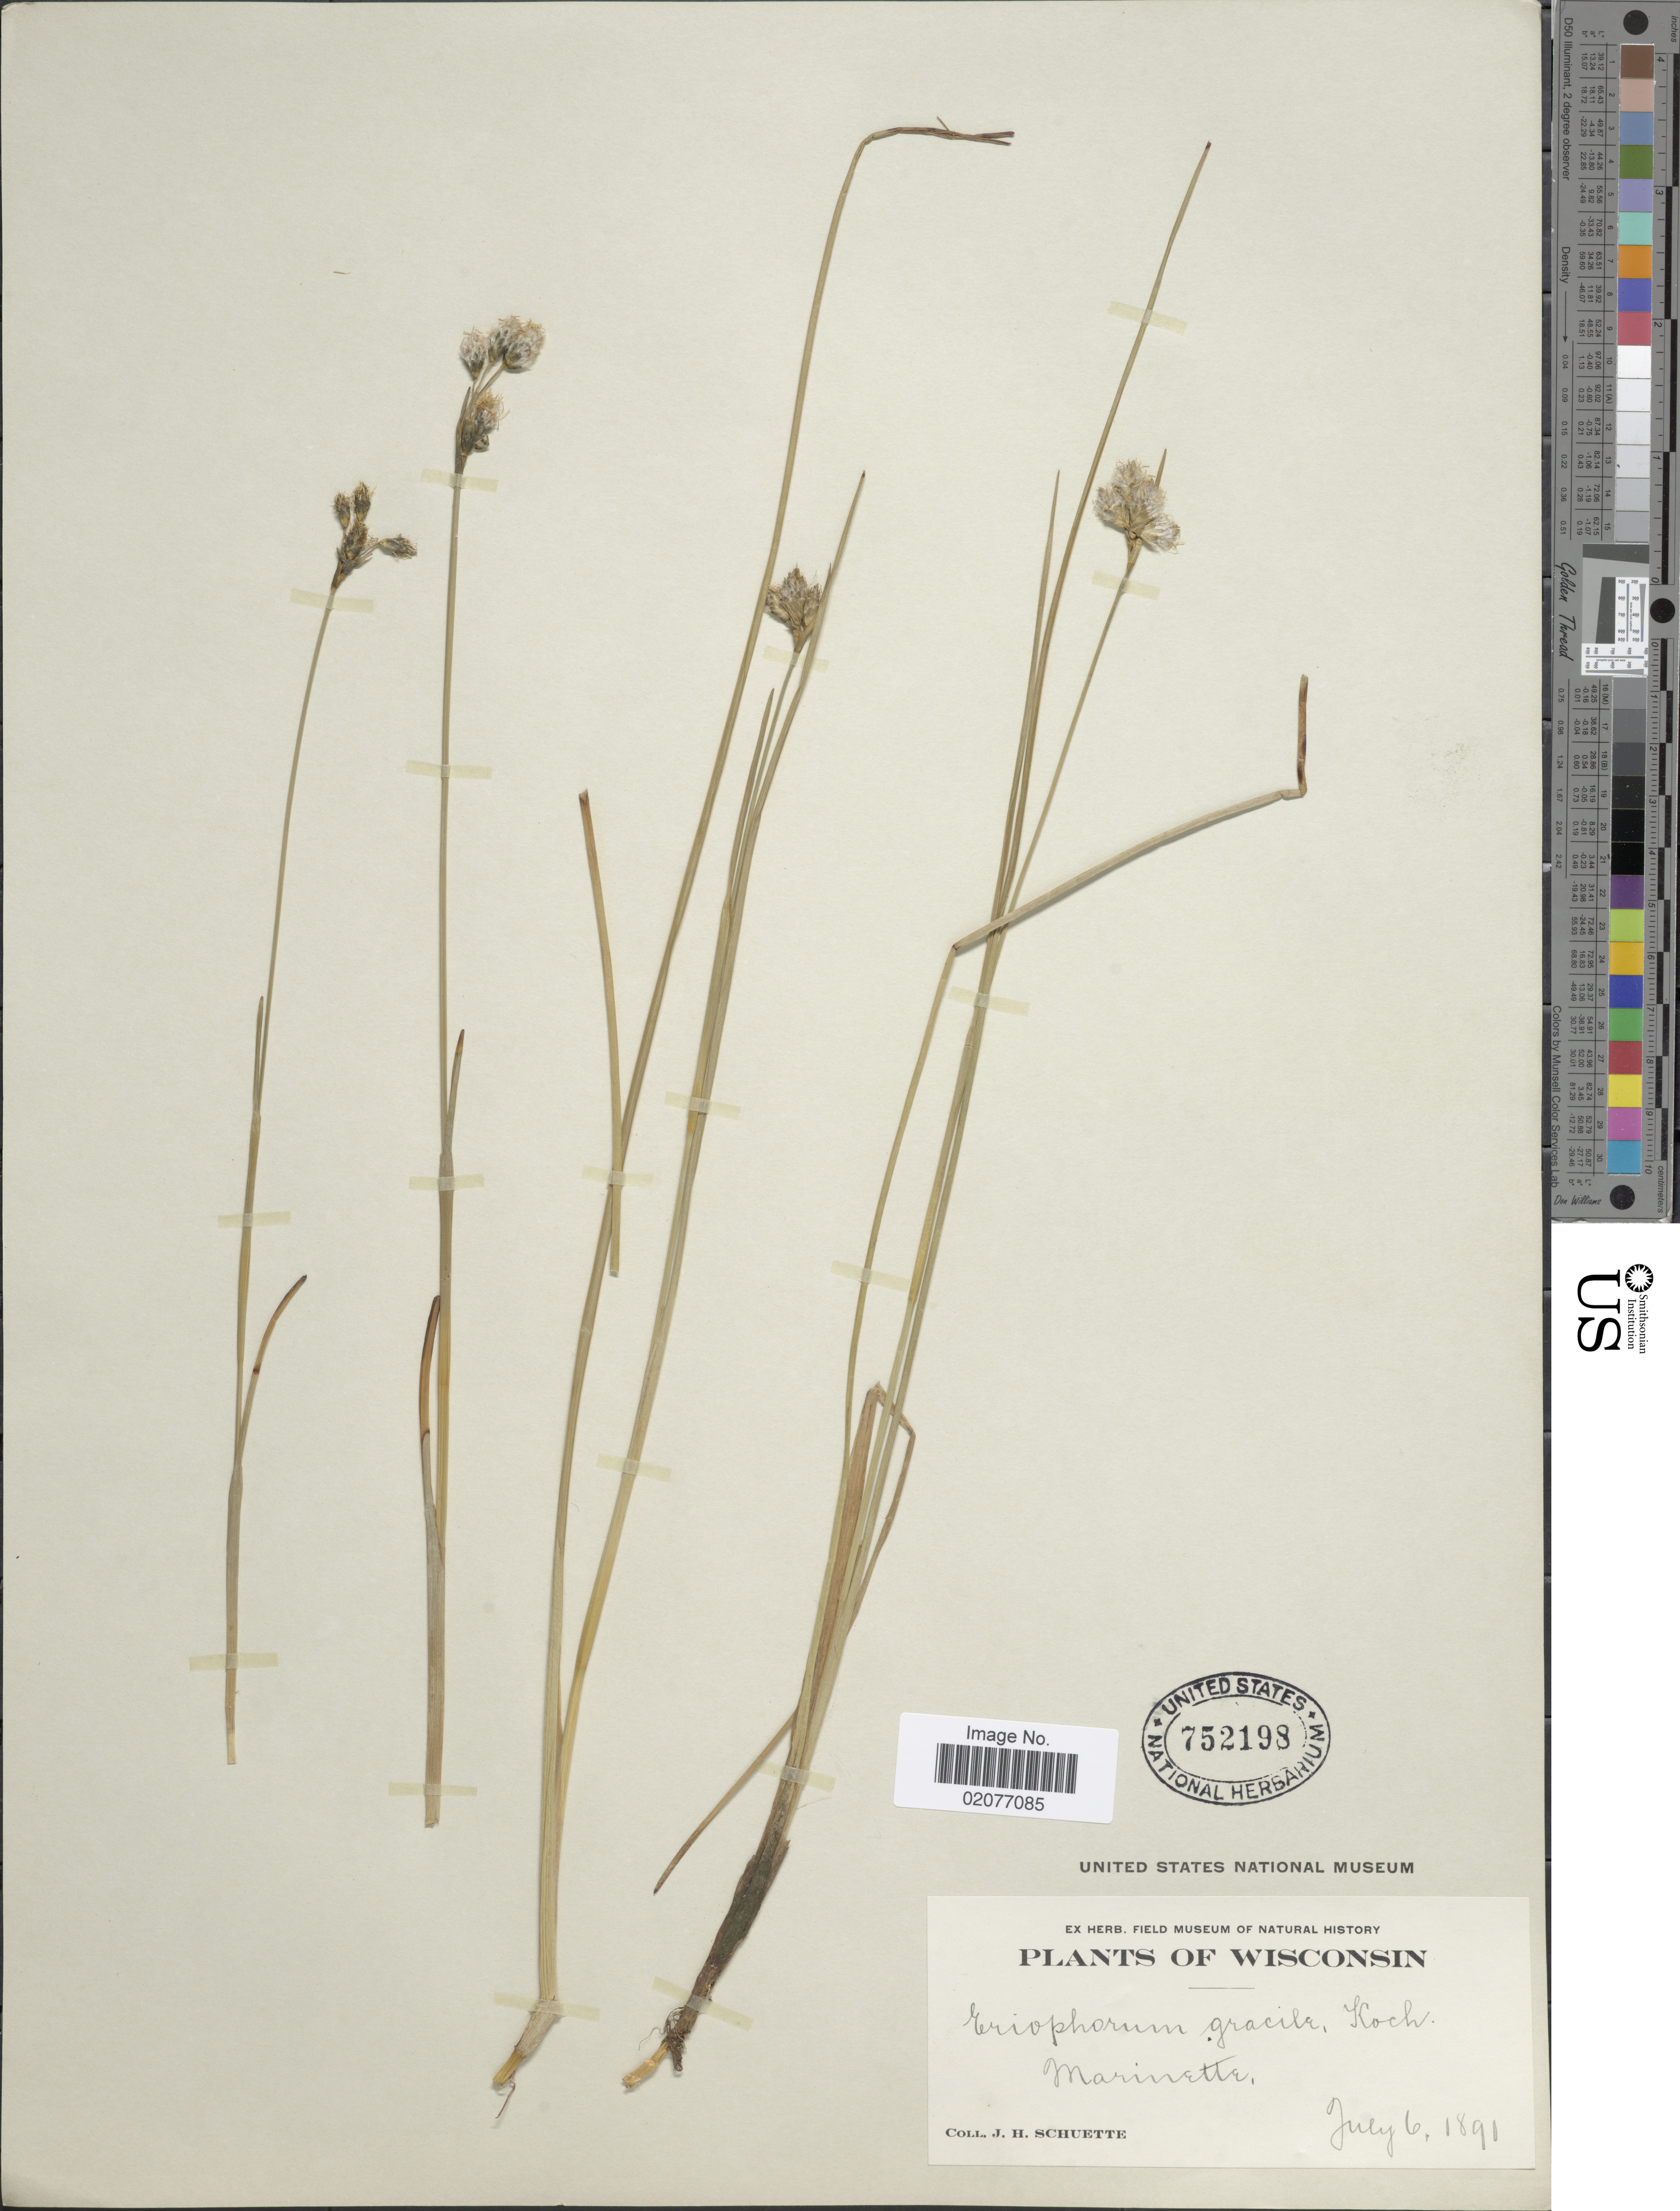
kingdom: Plantae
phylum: Tracheophyta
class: Liliopsida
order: Poales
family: Cyperaceae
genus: Eriophorum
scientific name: Eriophorum gracile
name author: W.D.J. Koch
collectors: J. H. Schuette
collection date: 1891-07-06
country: United States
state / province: Wisconsin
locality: Marinette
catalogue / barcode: US 752198